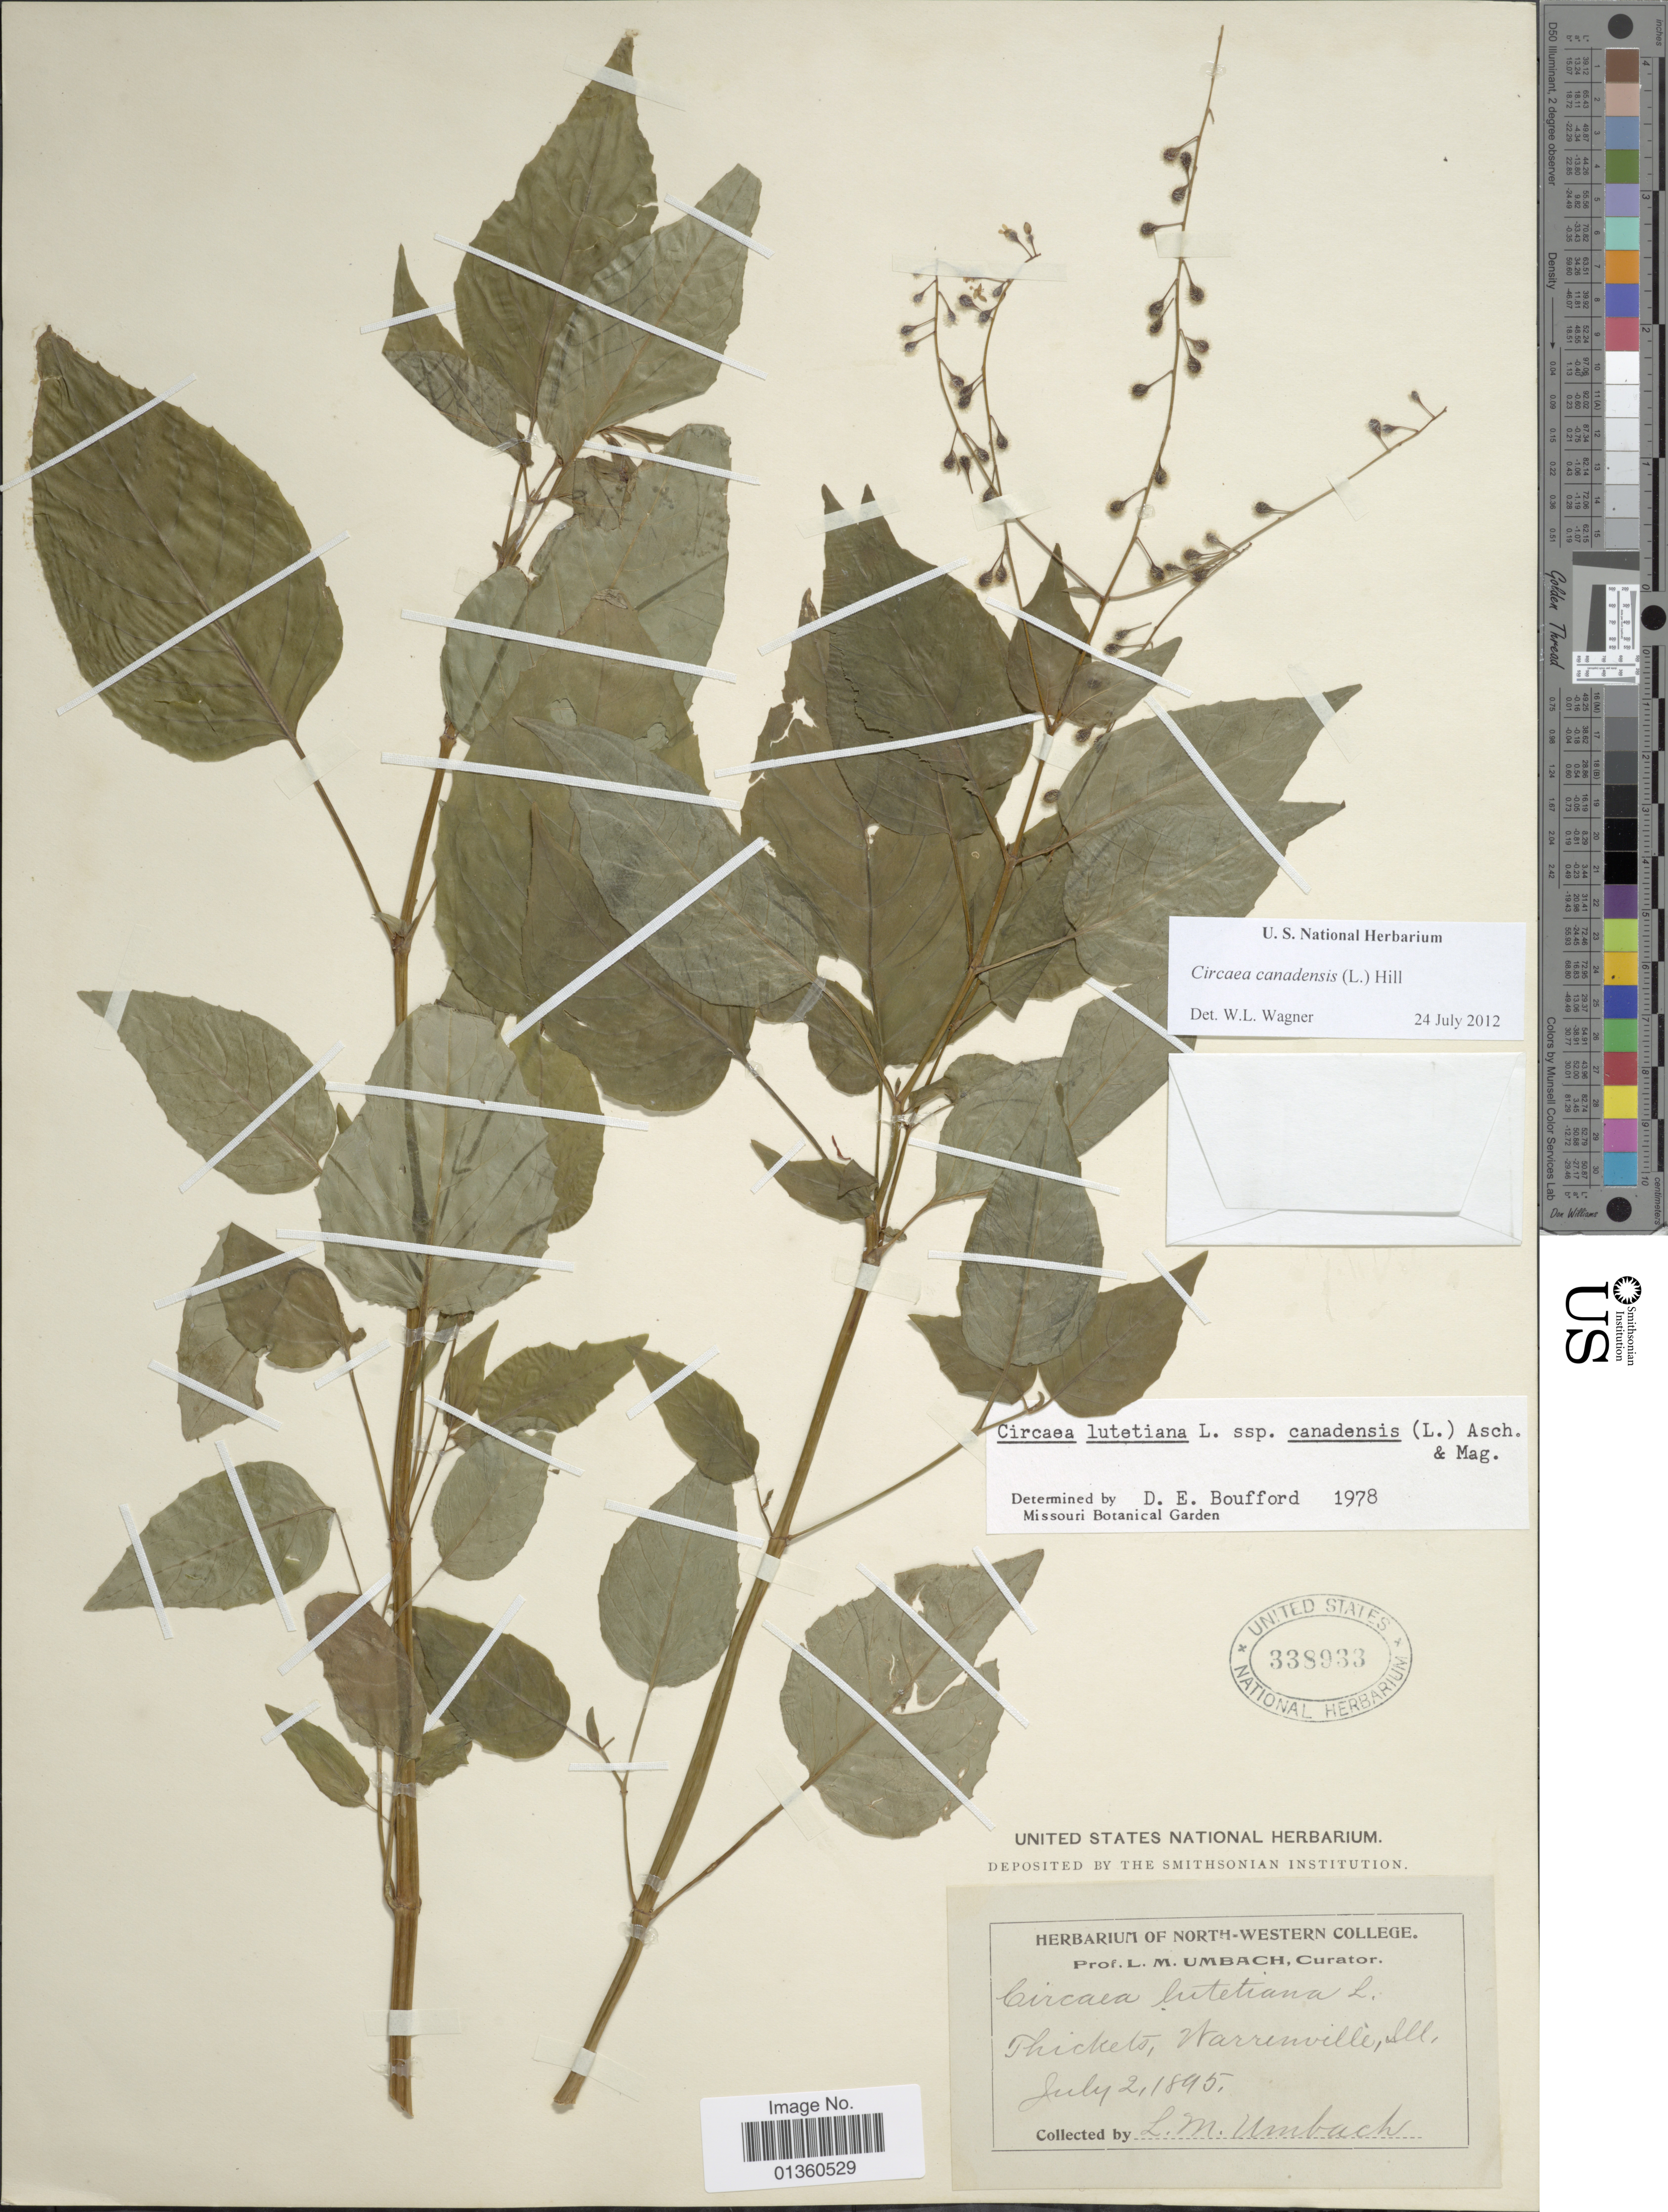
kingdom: Plantae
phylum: Tracheophyta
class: Magnoliopsida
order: Myrtales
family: Onagraceae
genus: Circaea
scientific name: Circaea canadensis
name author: (L.) Hill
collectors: L. M. Umbach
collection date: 1895-07-02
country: United States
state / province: Illinois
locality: Thickets, Warrenville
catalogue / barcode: US 338933